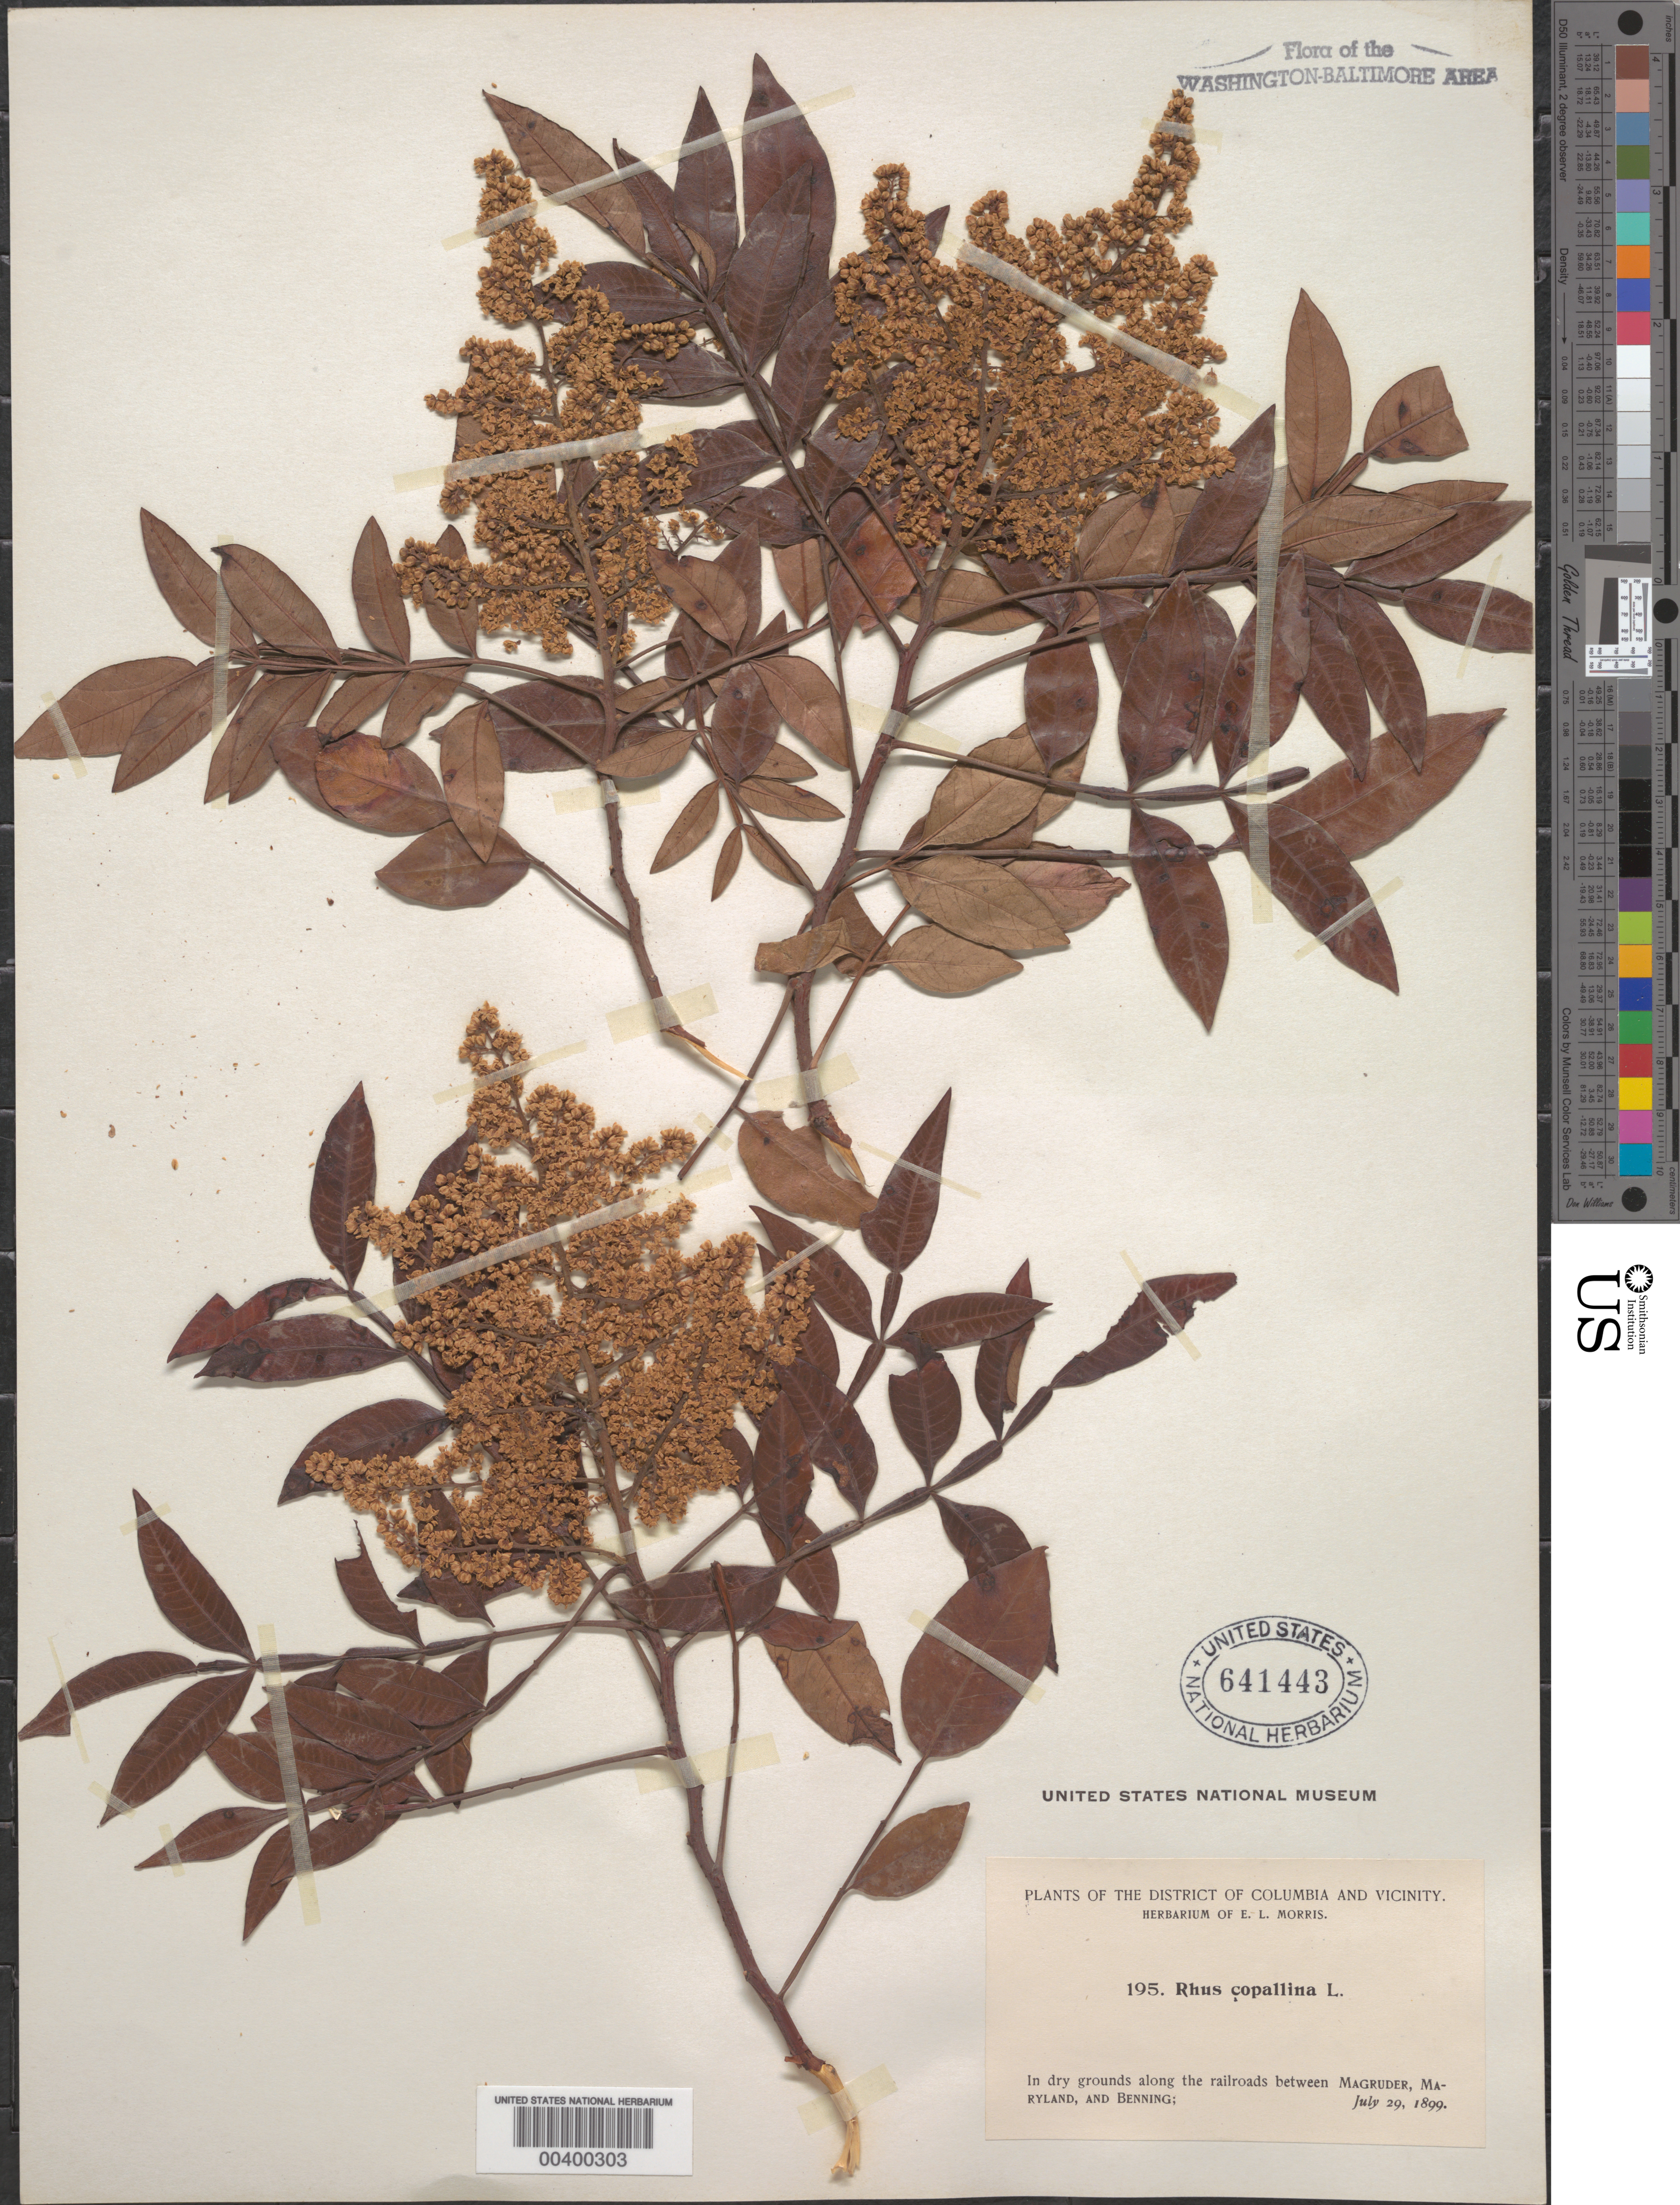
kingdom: Plantae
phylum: Tracheophyta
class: Magnoliopsida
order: Sapindales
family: Anacardiaceae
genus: Rhus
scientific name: Rhus copallinum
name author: L.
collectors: L. F. Ward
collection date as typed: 14 Apr 1878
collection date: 1878-04-14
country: United States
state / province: Maryland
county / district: Montgomery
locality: Widewater (Broadwater) C. & O. Canal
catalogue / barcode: US 130443